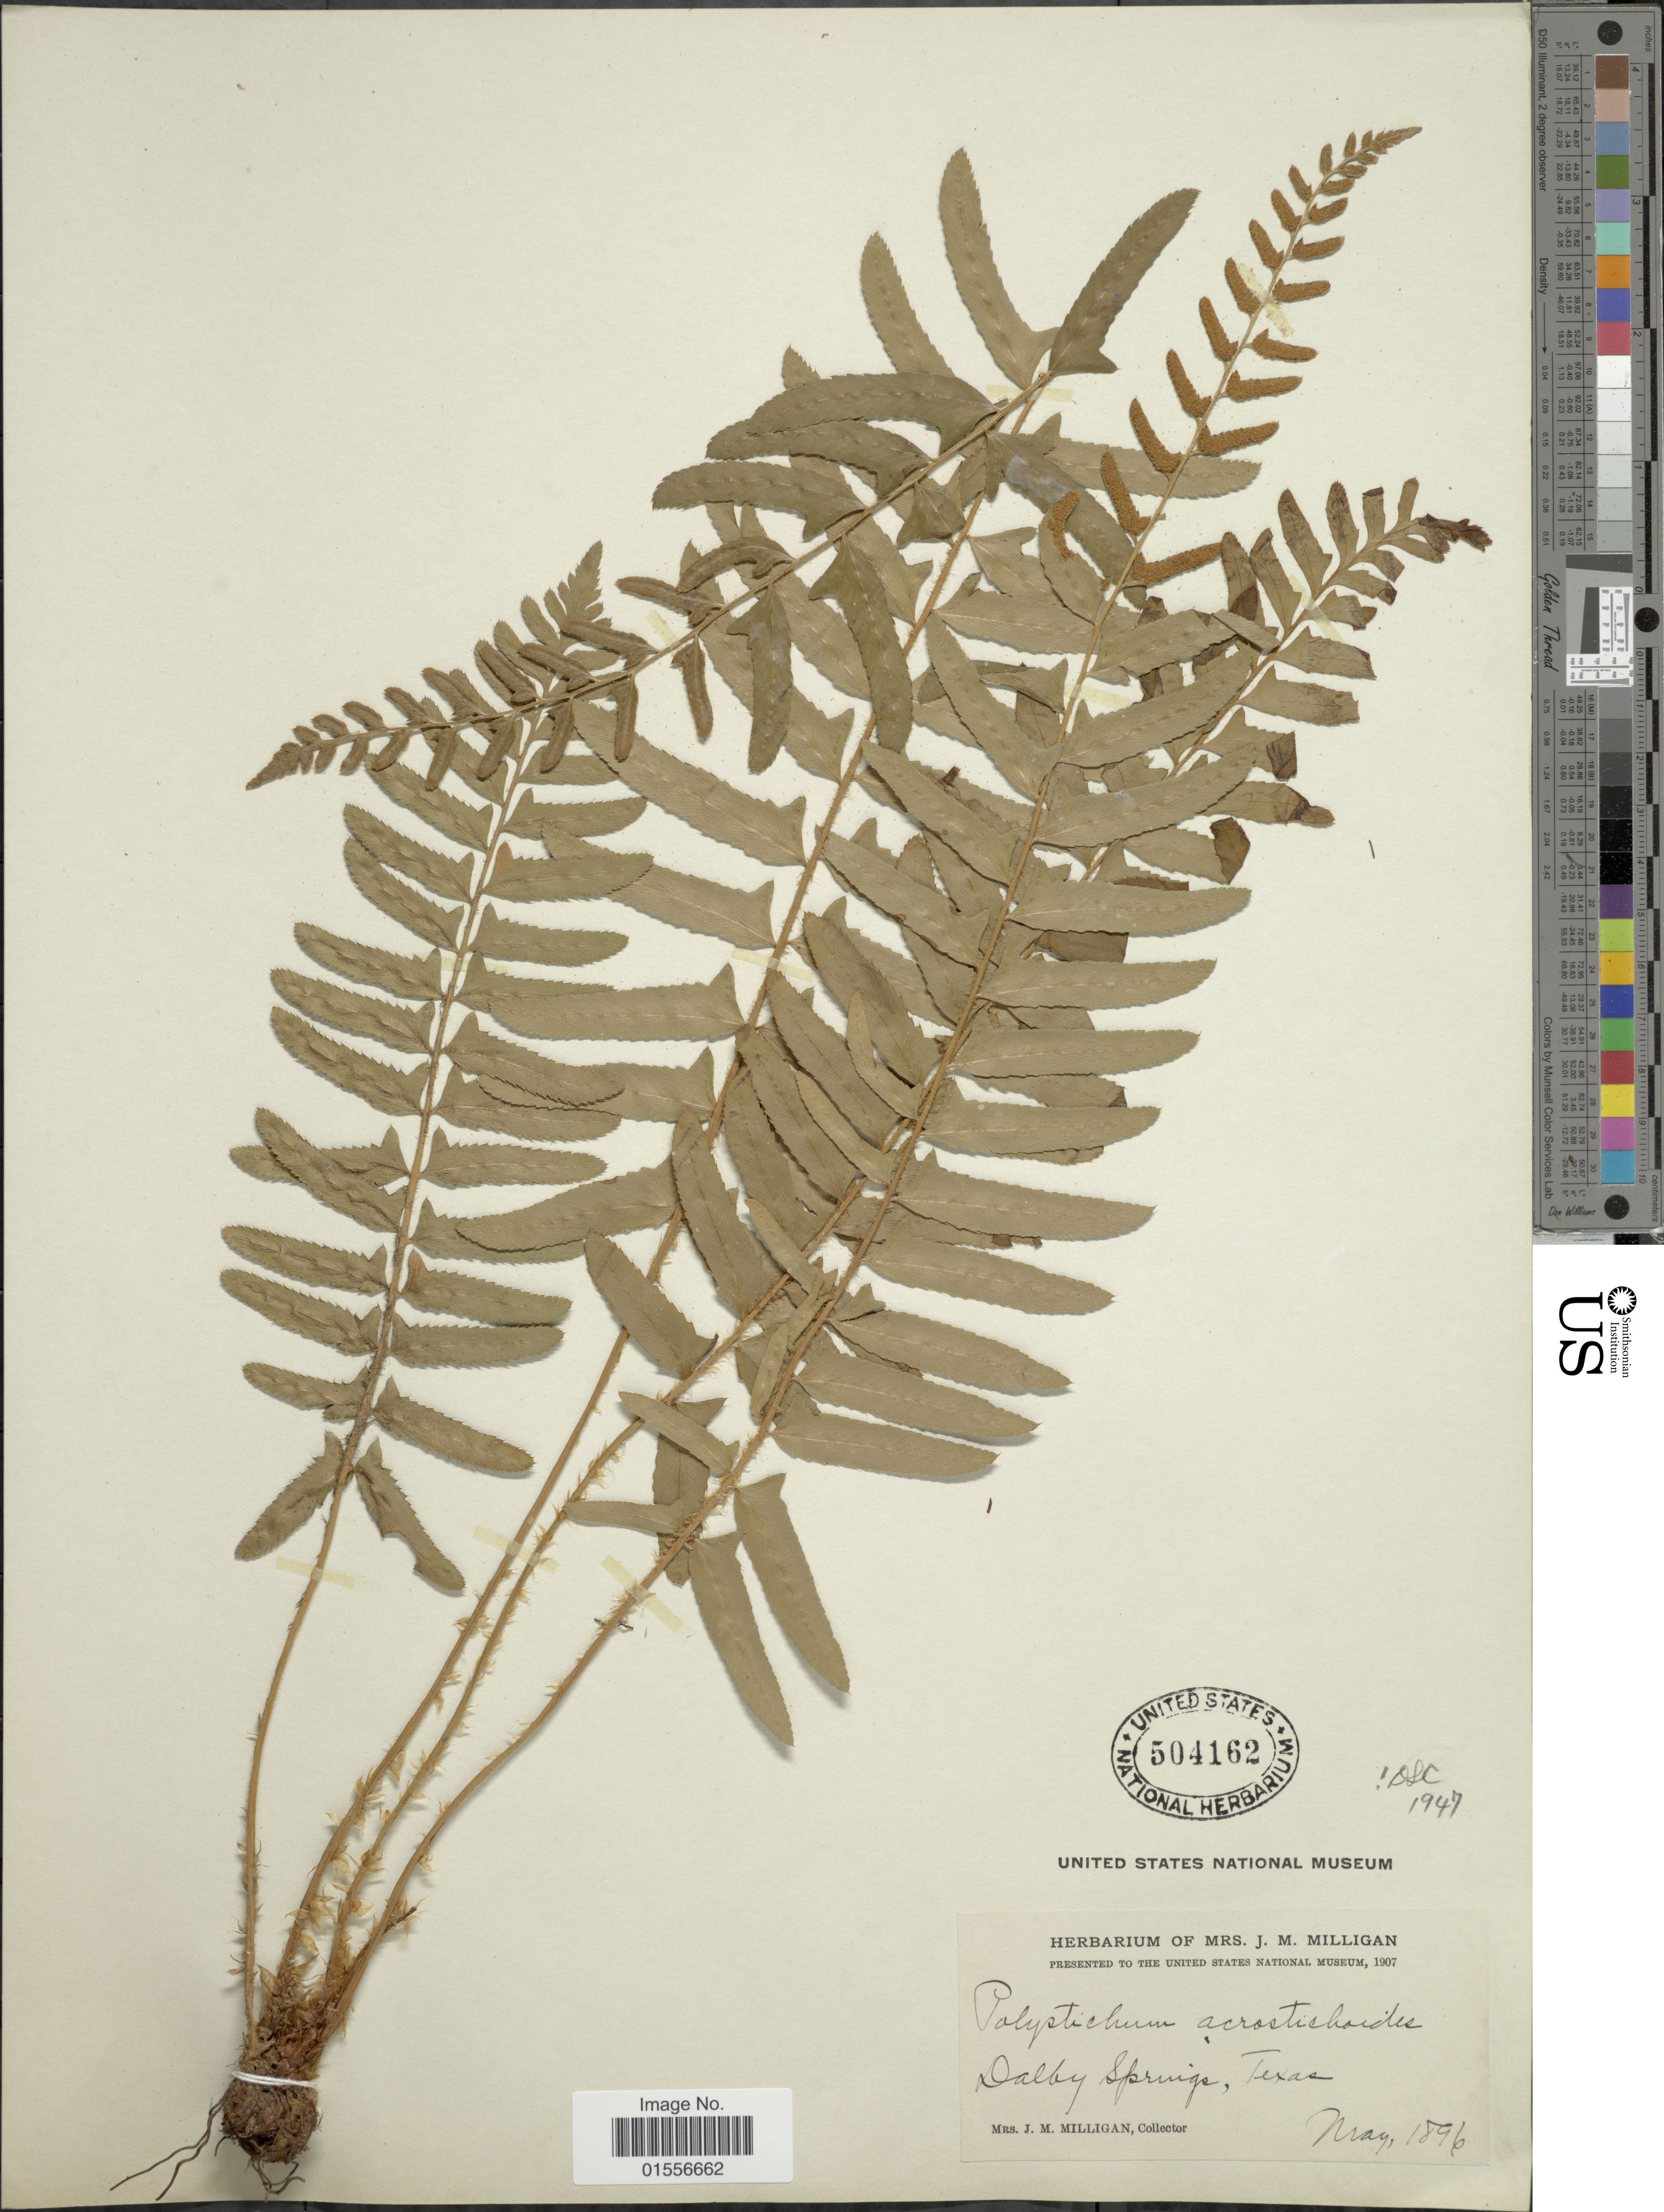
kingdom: Plantae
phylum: Tracheophyta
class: Polypodiopsida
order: Polypodiales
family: Dryopteridaceae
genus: Polystichum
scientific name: Polystichum acrostichoides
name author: (Michx.) Schott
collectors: J. M. Milligan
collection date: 1896-05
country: United States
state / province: Texas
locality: Dalby Springs.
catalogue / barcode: US 504162